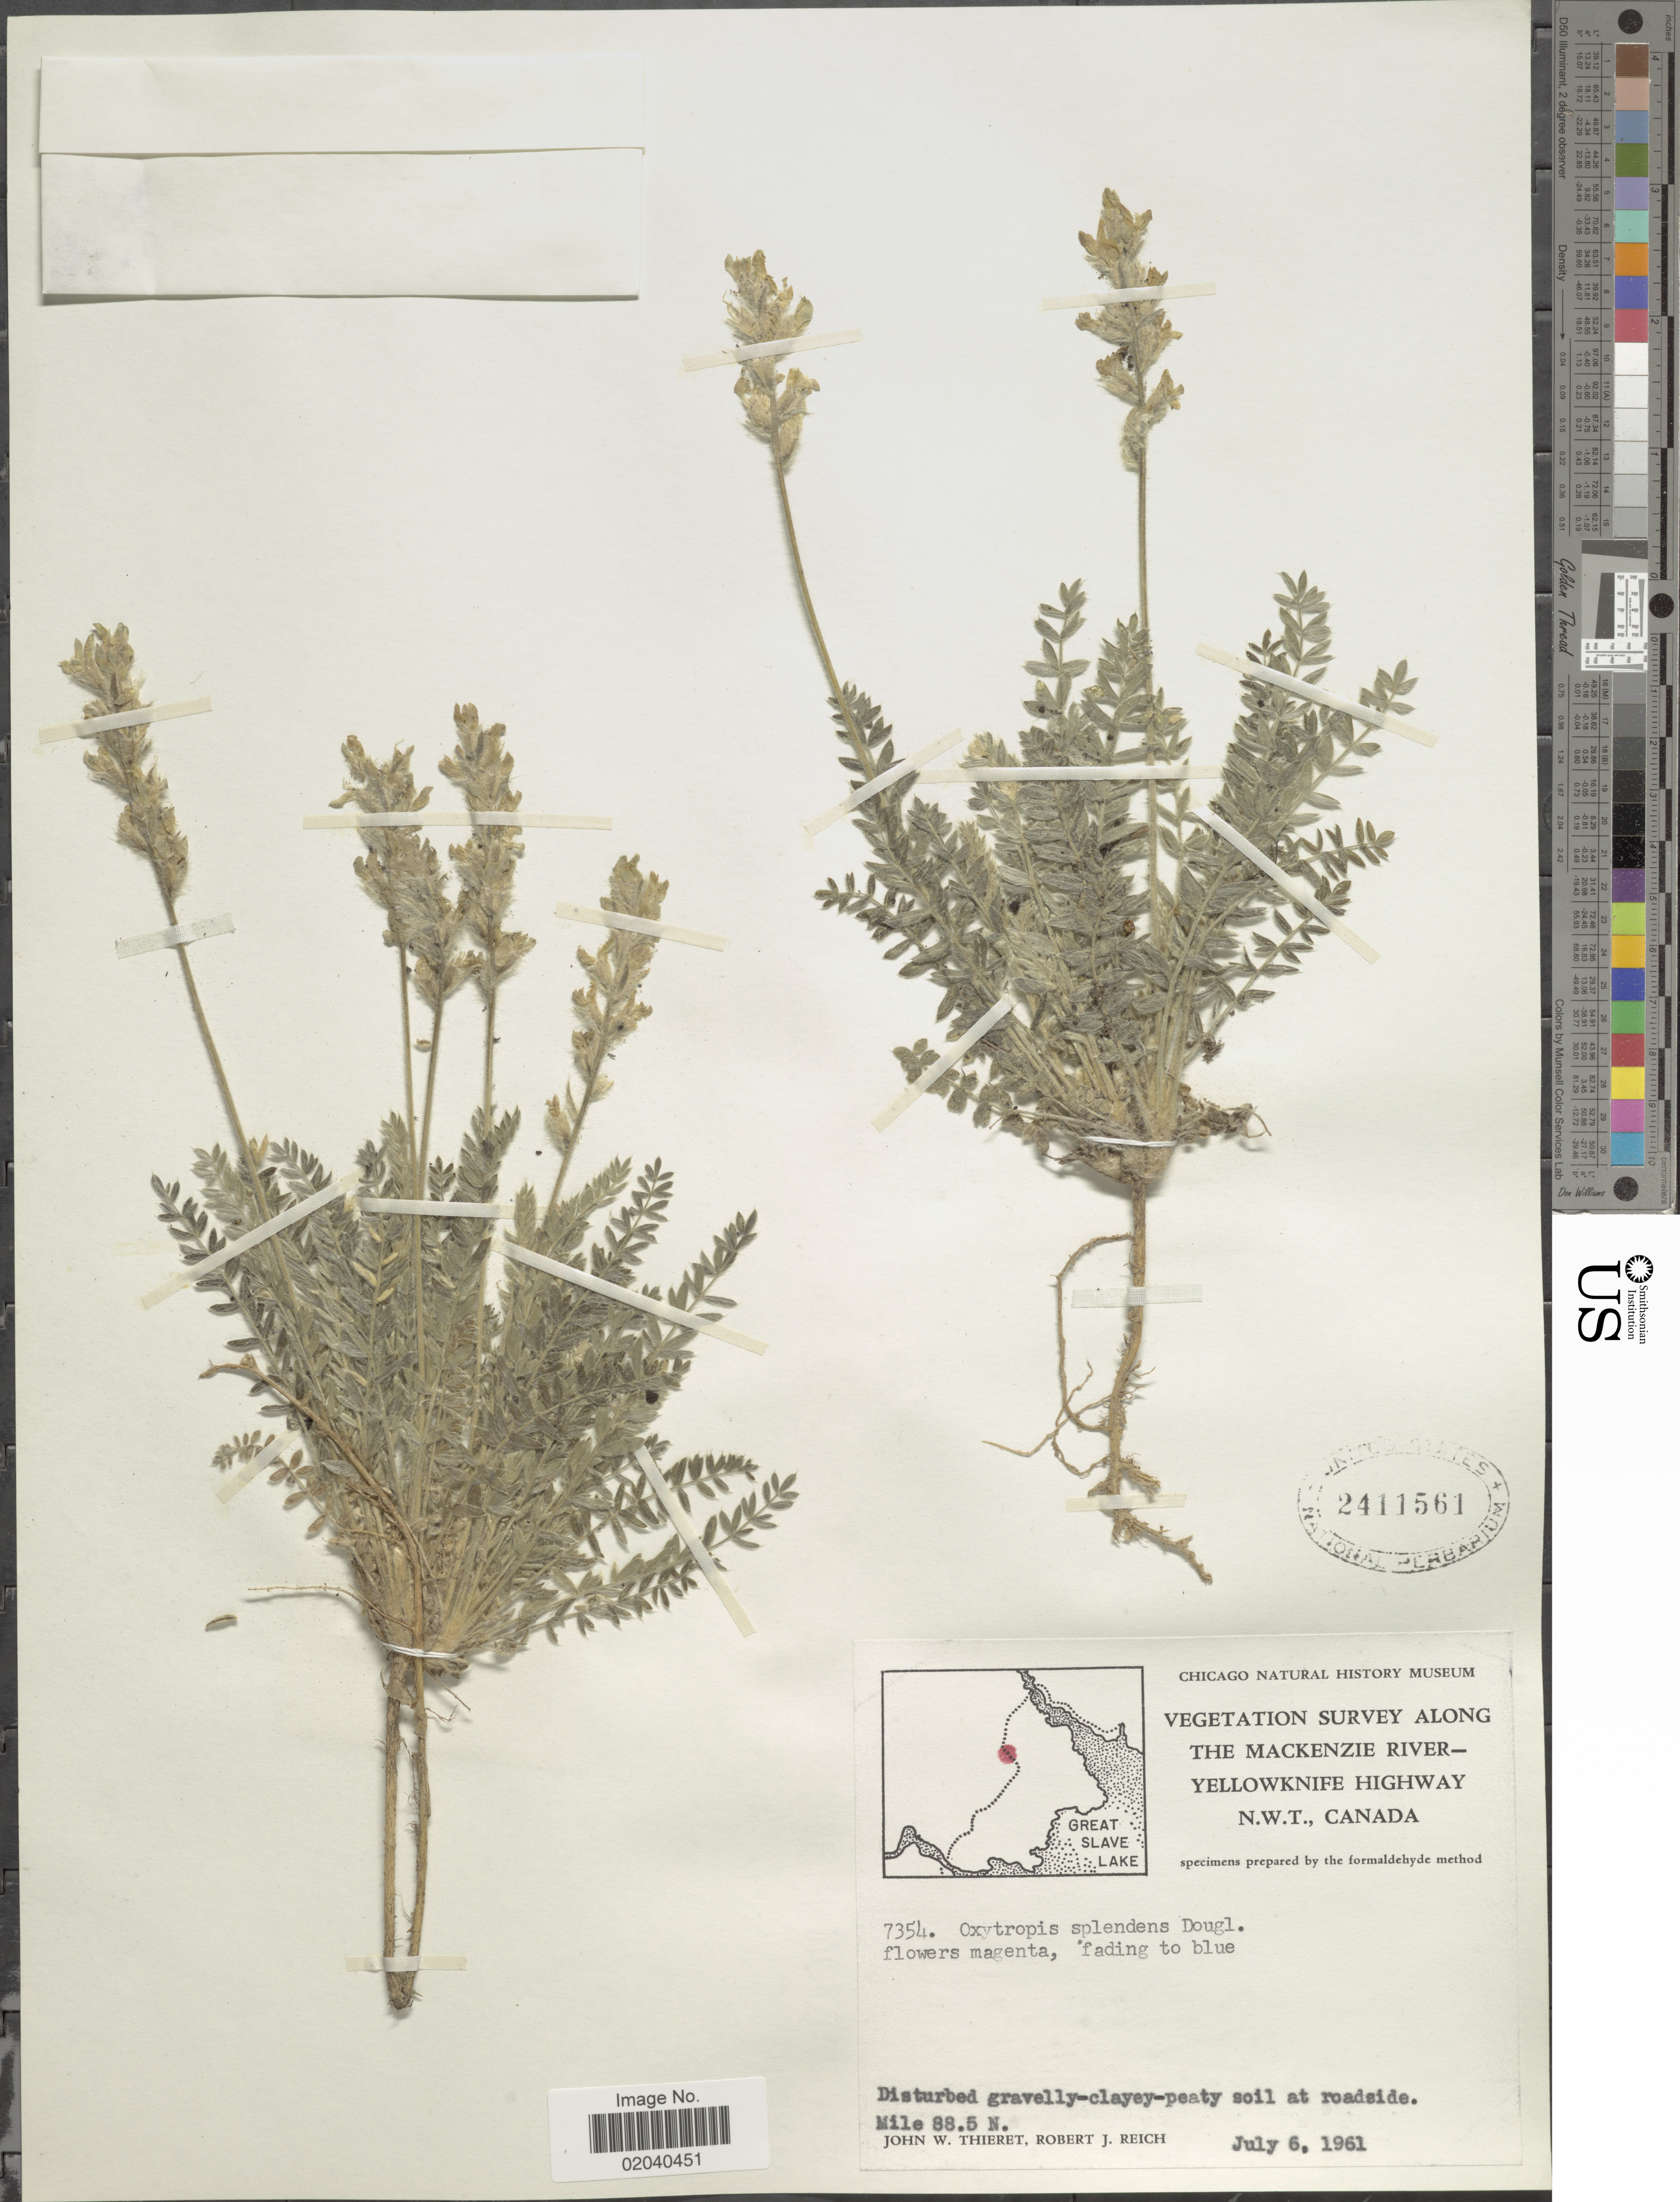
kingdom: Plantae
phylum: Tracheophyta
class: Magnoliopsida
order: Fabales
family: Fabaceae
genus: Oxytropis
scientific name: Oxytropis splendens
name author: Douglas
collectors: J. W. Thieret & R. Reich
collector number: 7354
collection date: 1961-07-06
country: Canada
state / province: Northwest Territories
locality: The Mackenzie River - Yellowknife Highway N.W.T. Mile 88.5 N.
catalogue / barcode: US 2411561